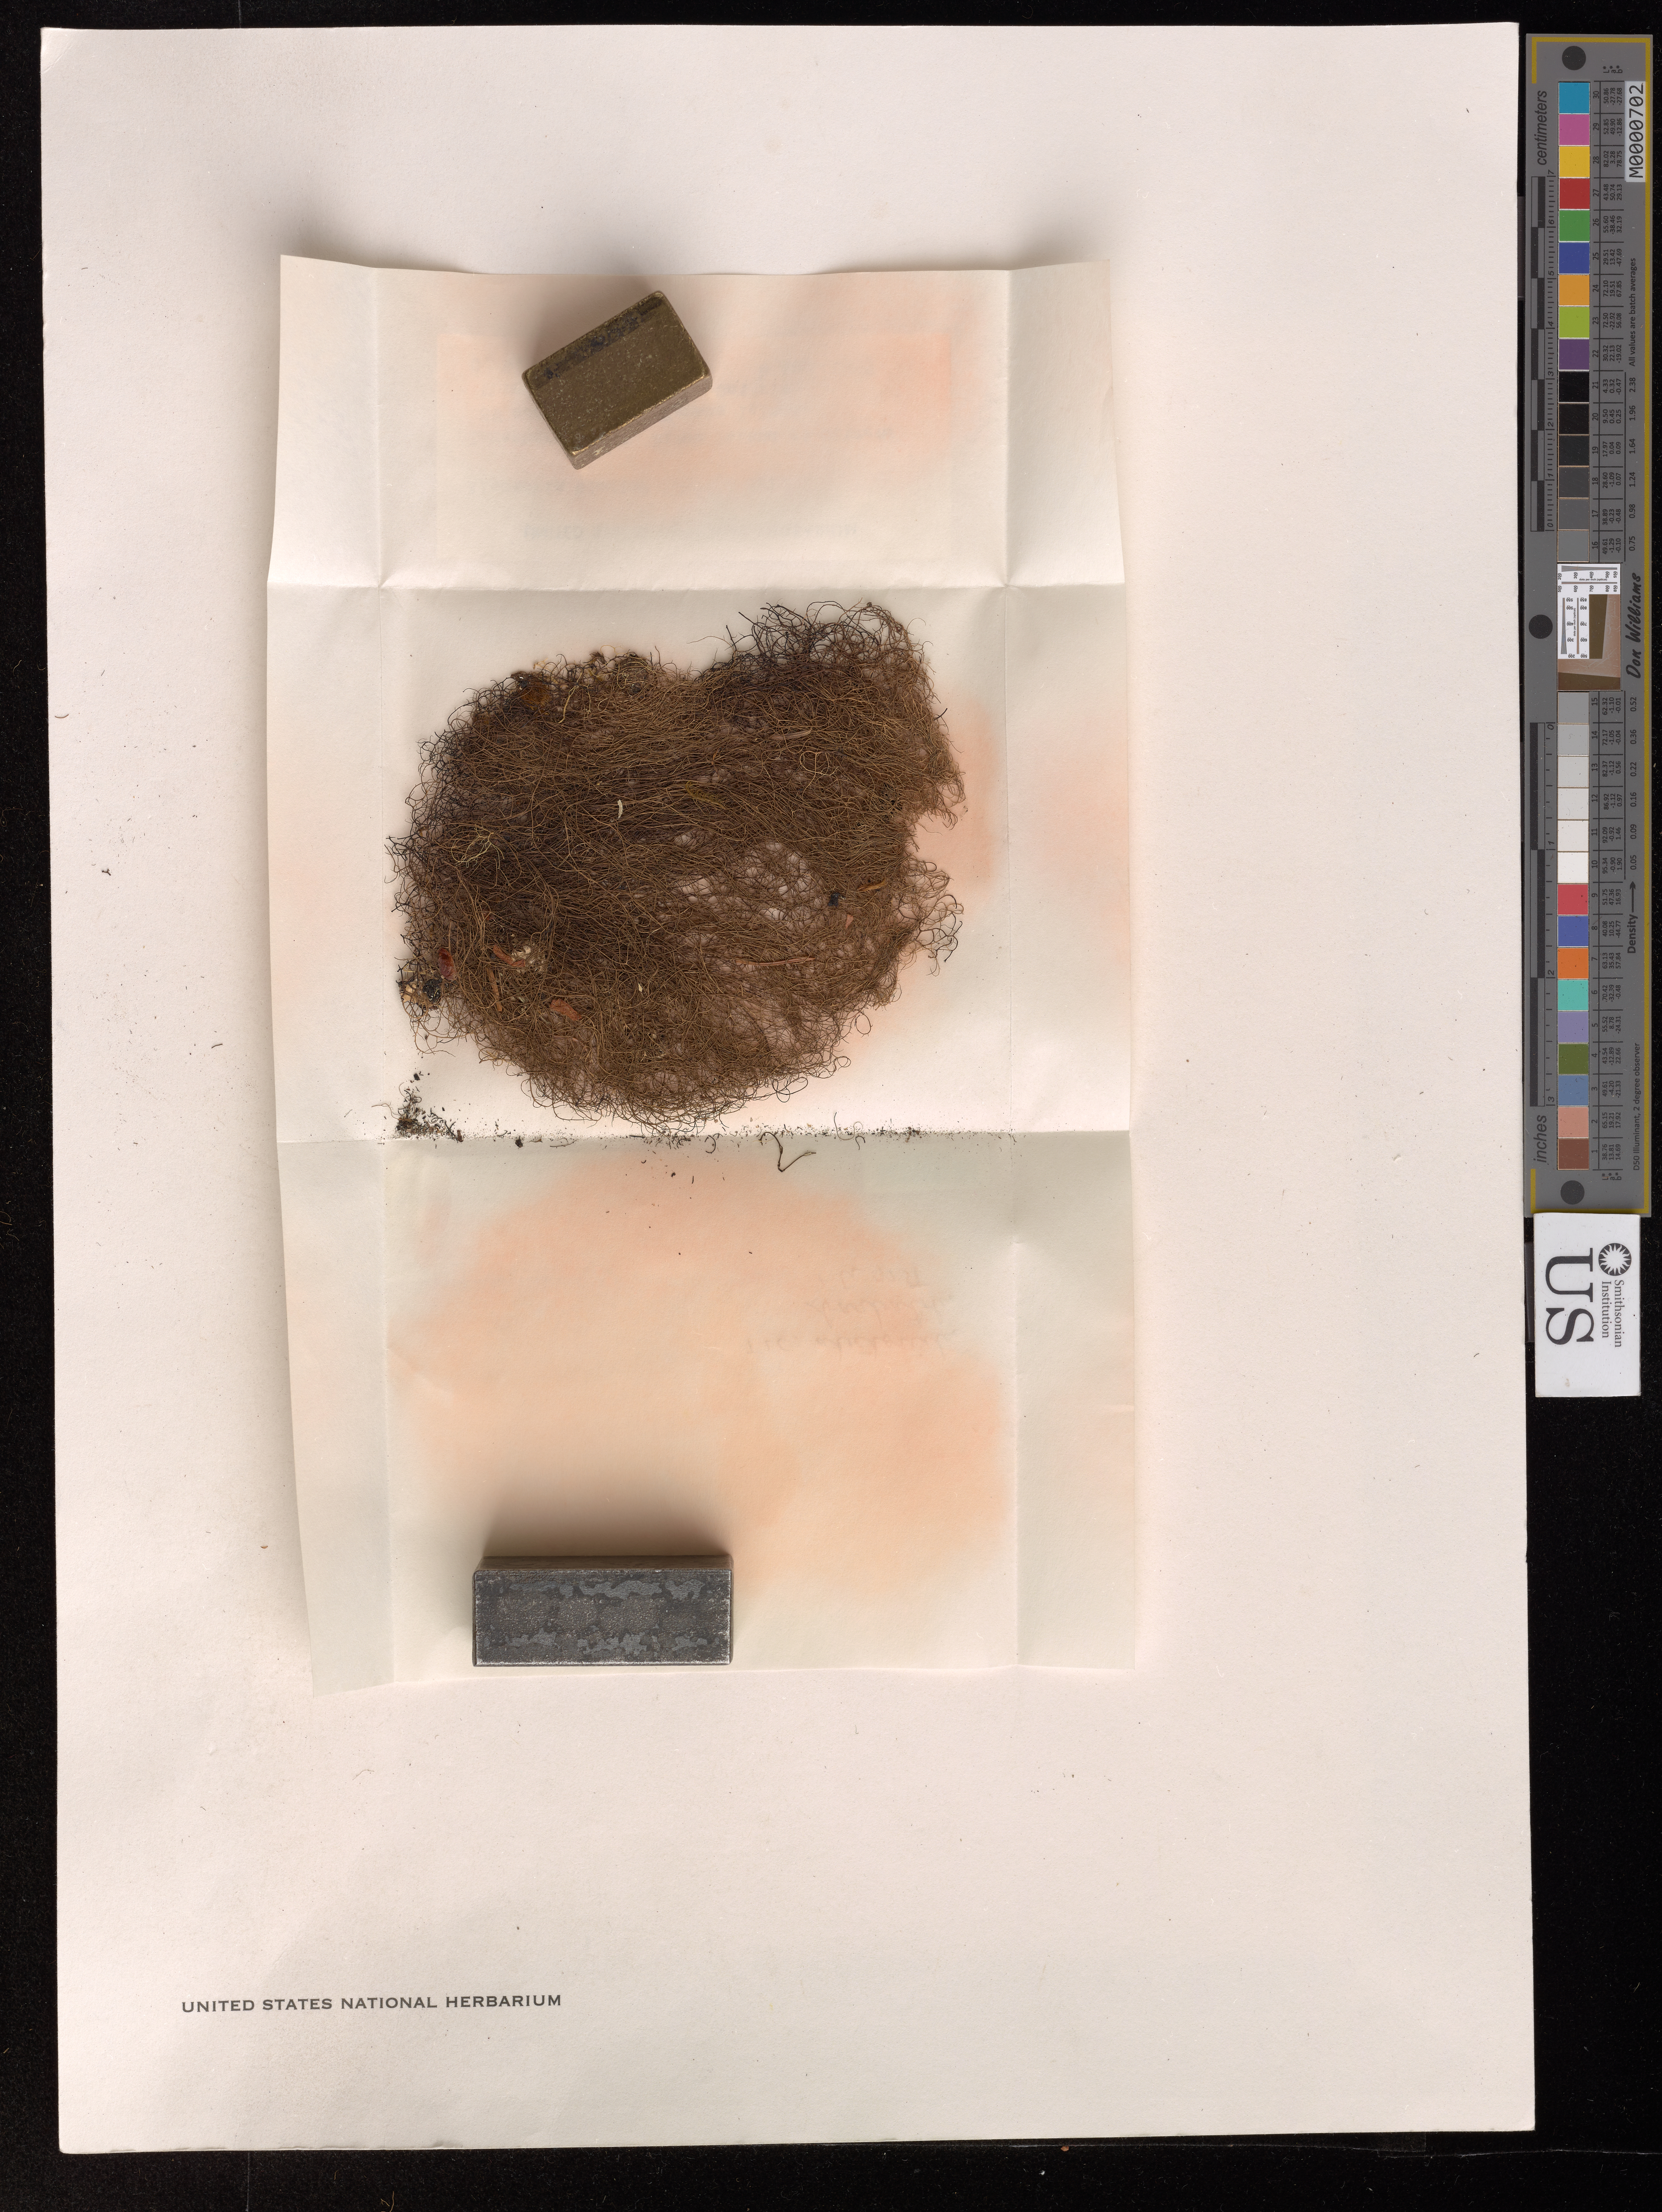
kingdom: Fungi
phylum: Ascomycota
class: Lecanoromycetes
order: Lecanorales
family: Parmeliaceae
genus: Bryoria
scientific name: Bryoria nadvornikiana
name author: (Gyeln.) Brodo & D.Hawksw.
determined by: Hawksworth, D. L.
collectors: C. Garton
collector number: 6703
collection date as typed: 04 Aug 1959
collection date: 1959-08-04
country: Canada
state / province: Ontario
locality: Thunder bay dist, birch i., just off extreme sw corner of st ignace i.